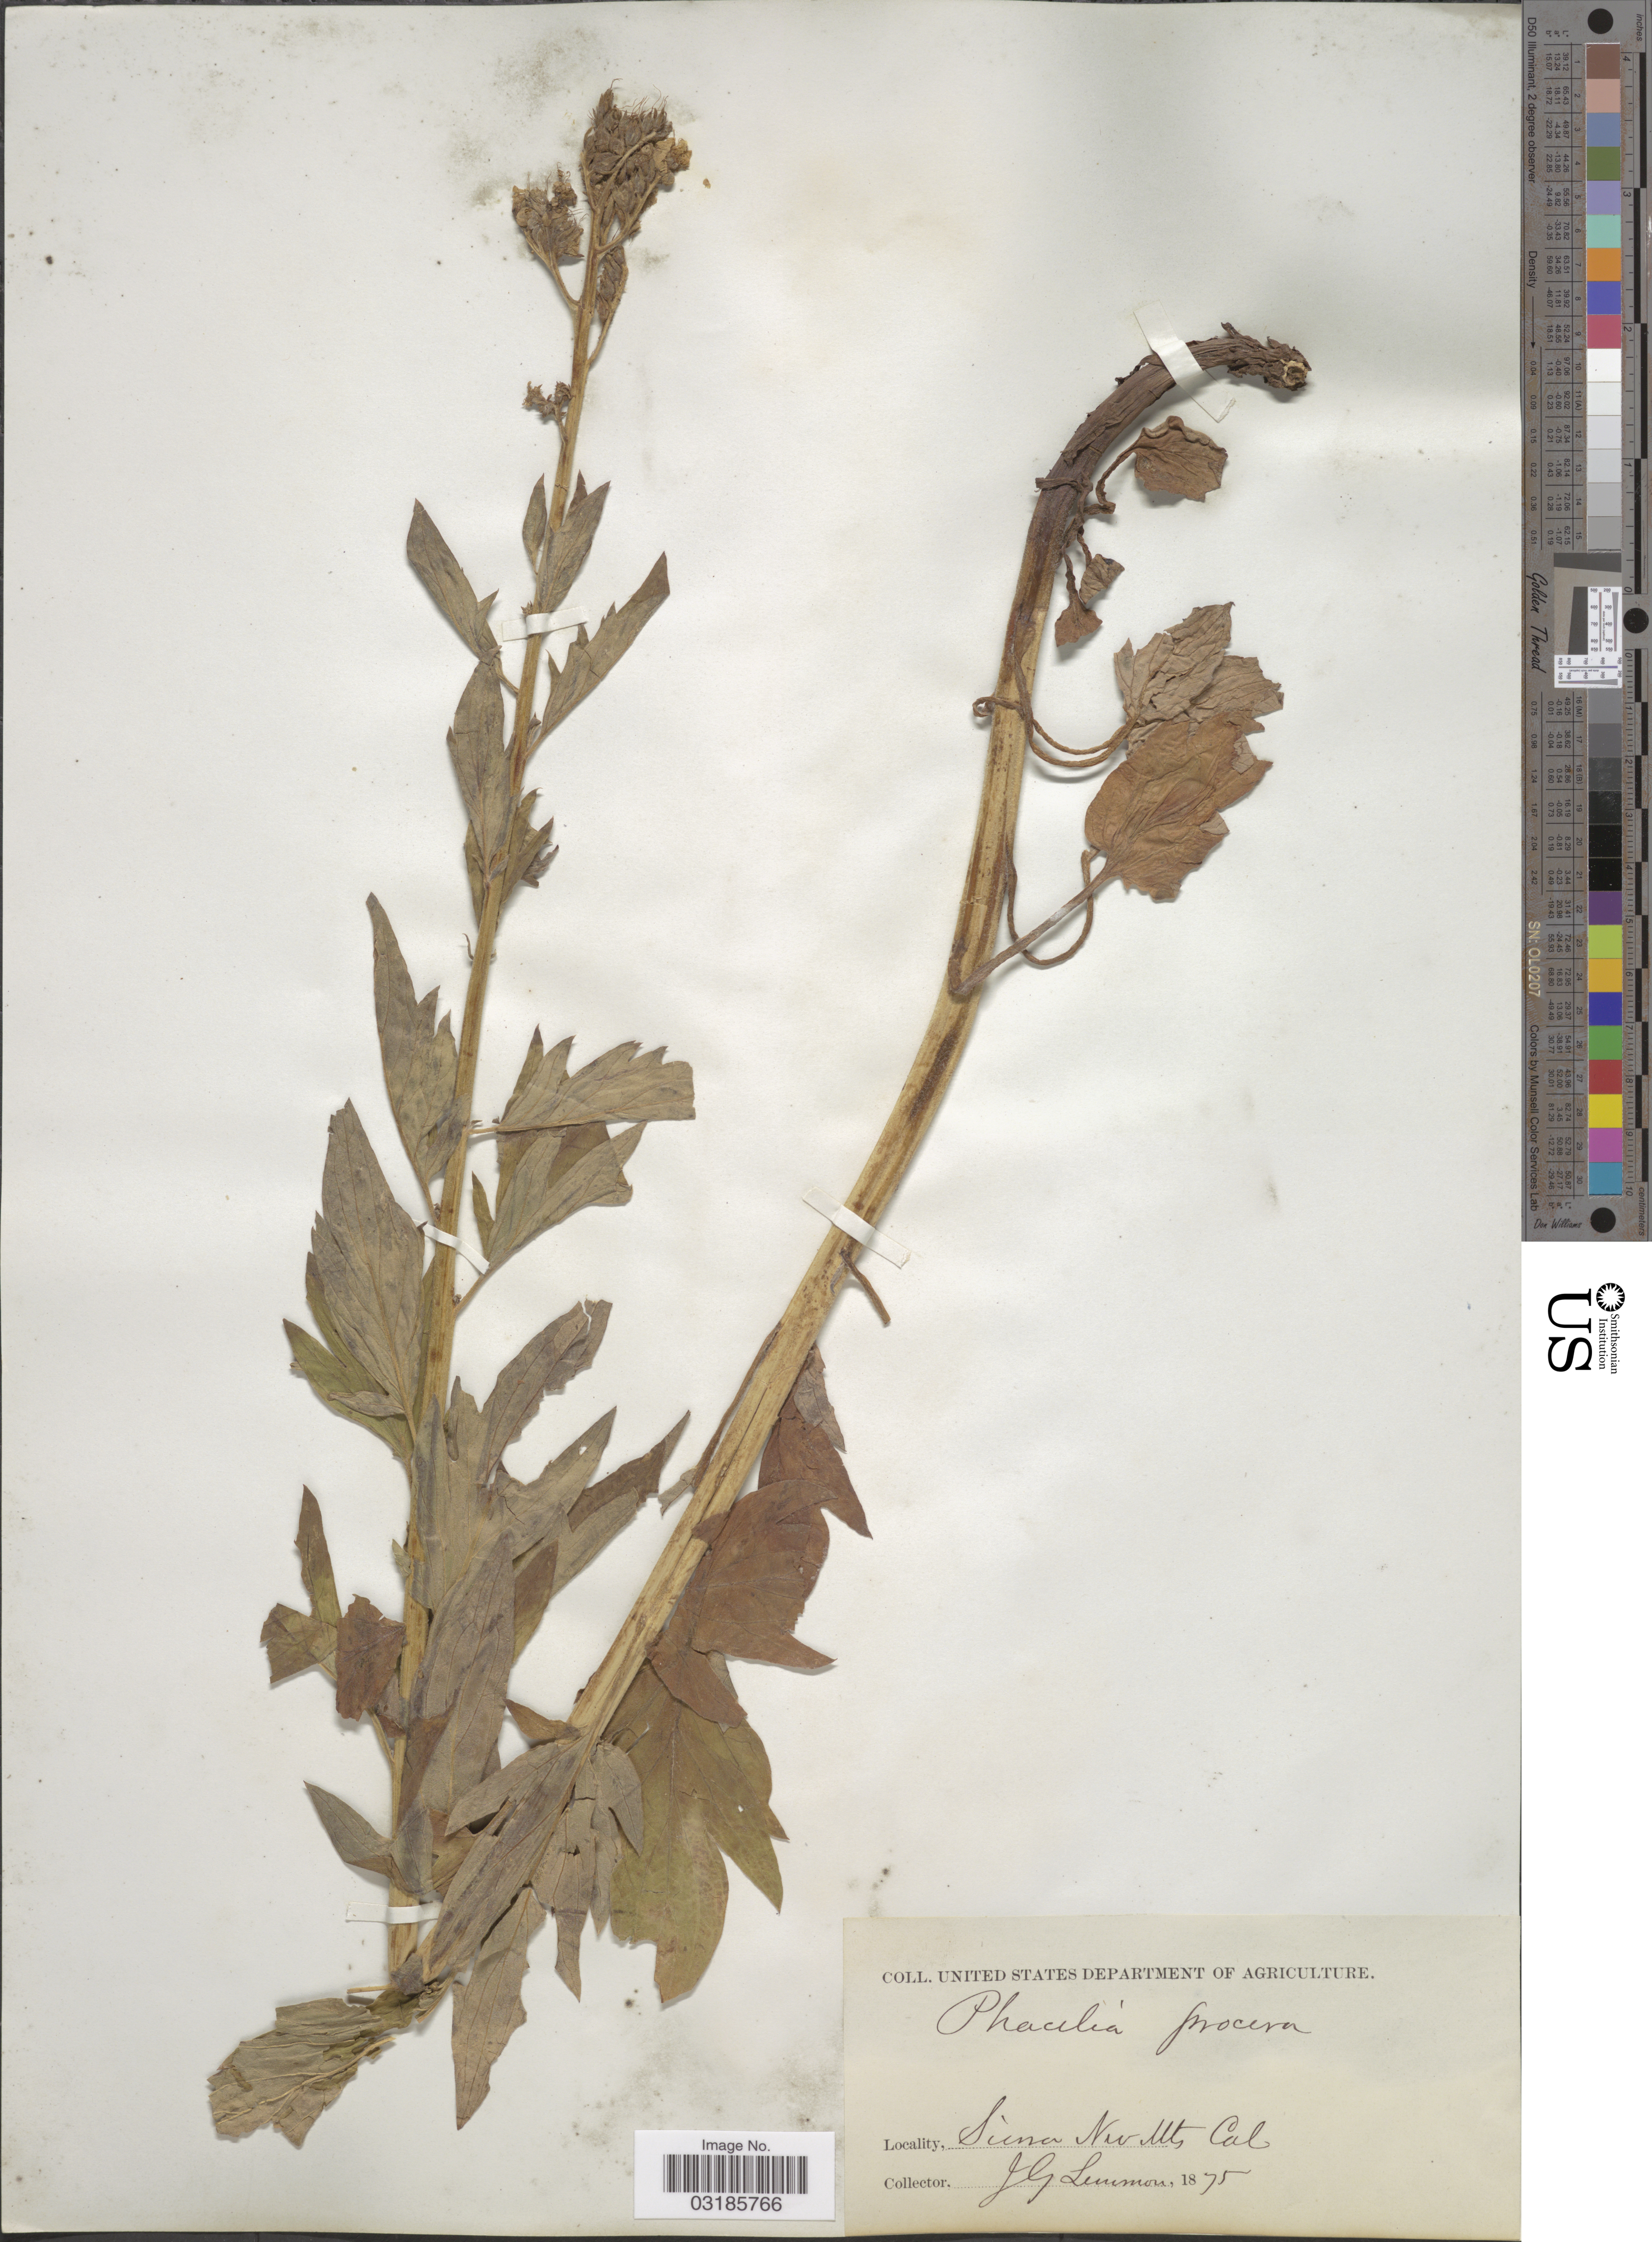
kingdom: Plantae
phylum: Tracheophyta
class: Magnoliopsida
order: Boraginales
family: Hydrophyllaceae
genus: Phacelia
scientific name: Phacelia procera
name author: A. Gray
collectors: J. Lemmon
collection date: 1875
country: United States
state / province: California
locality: Sierra Nev Mts.